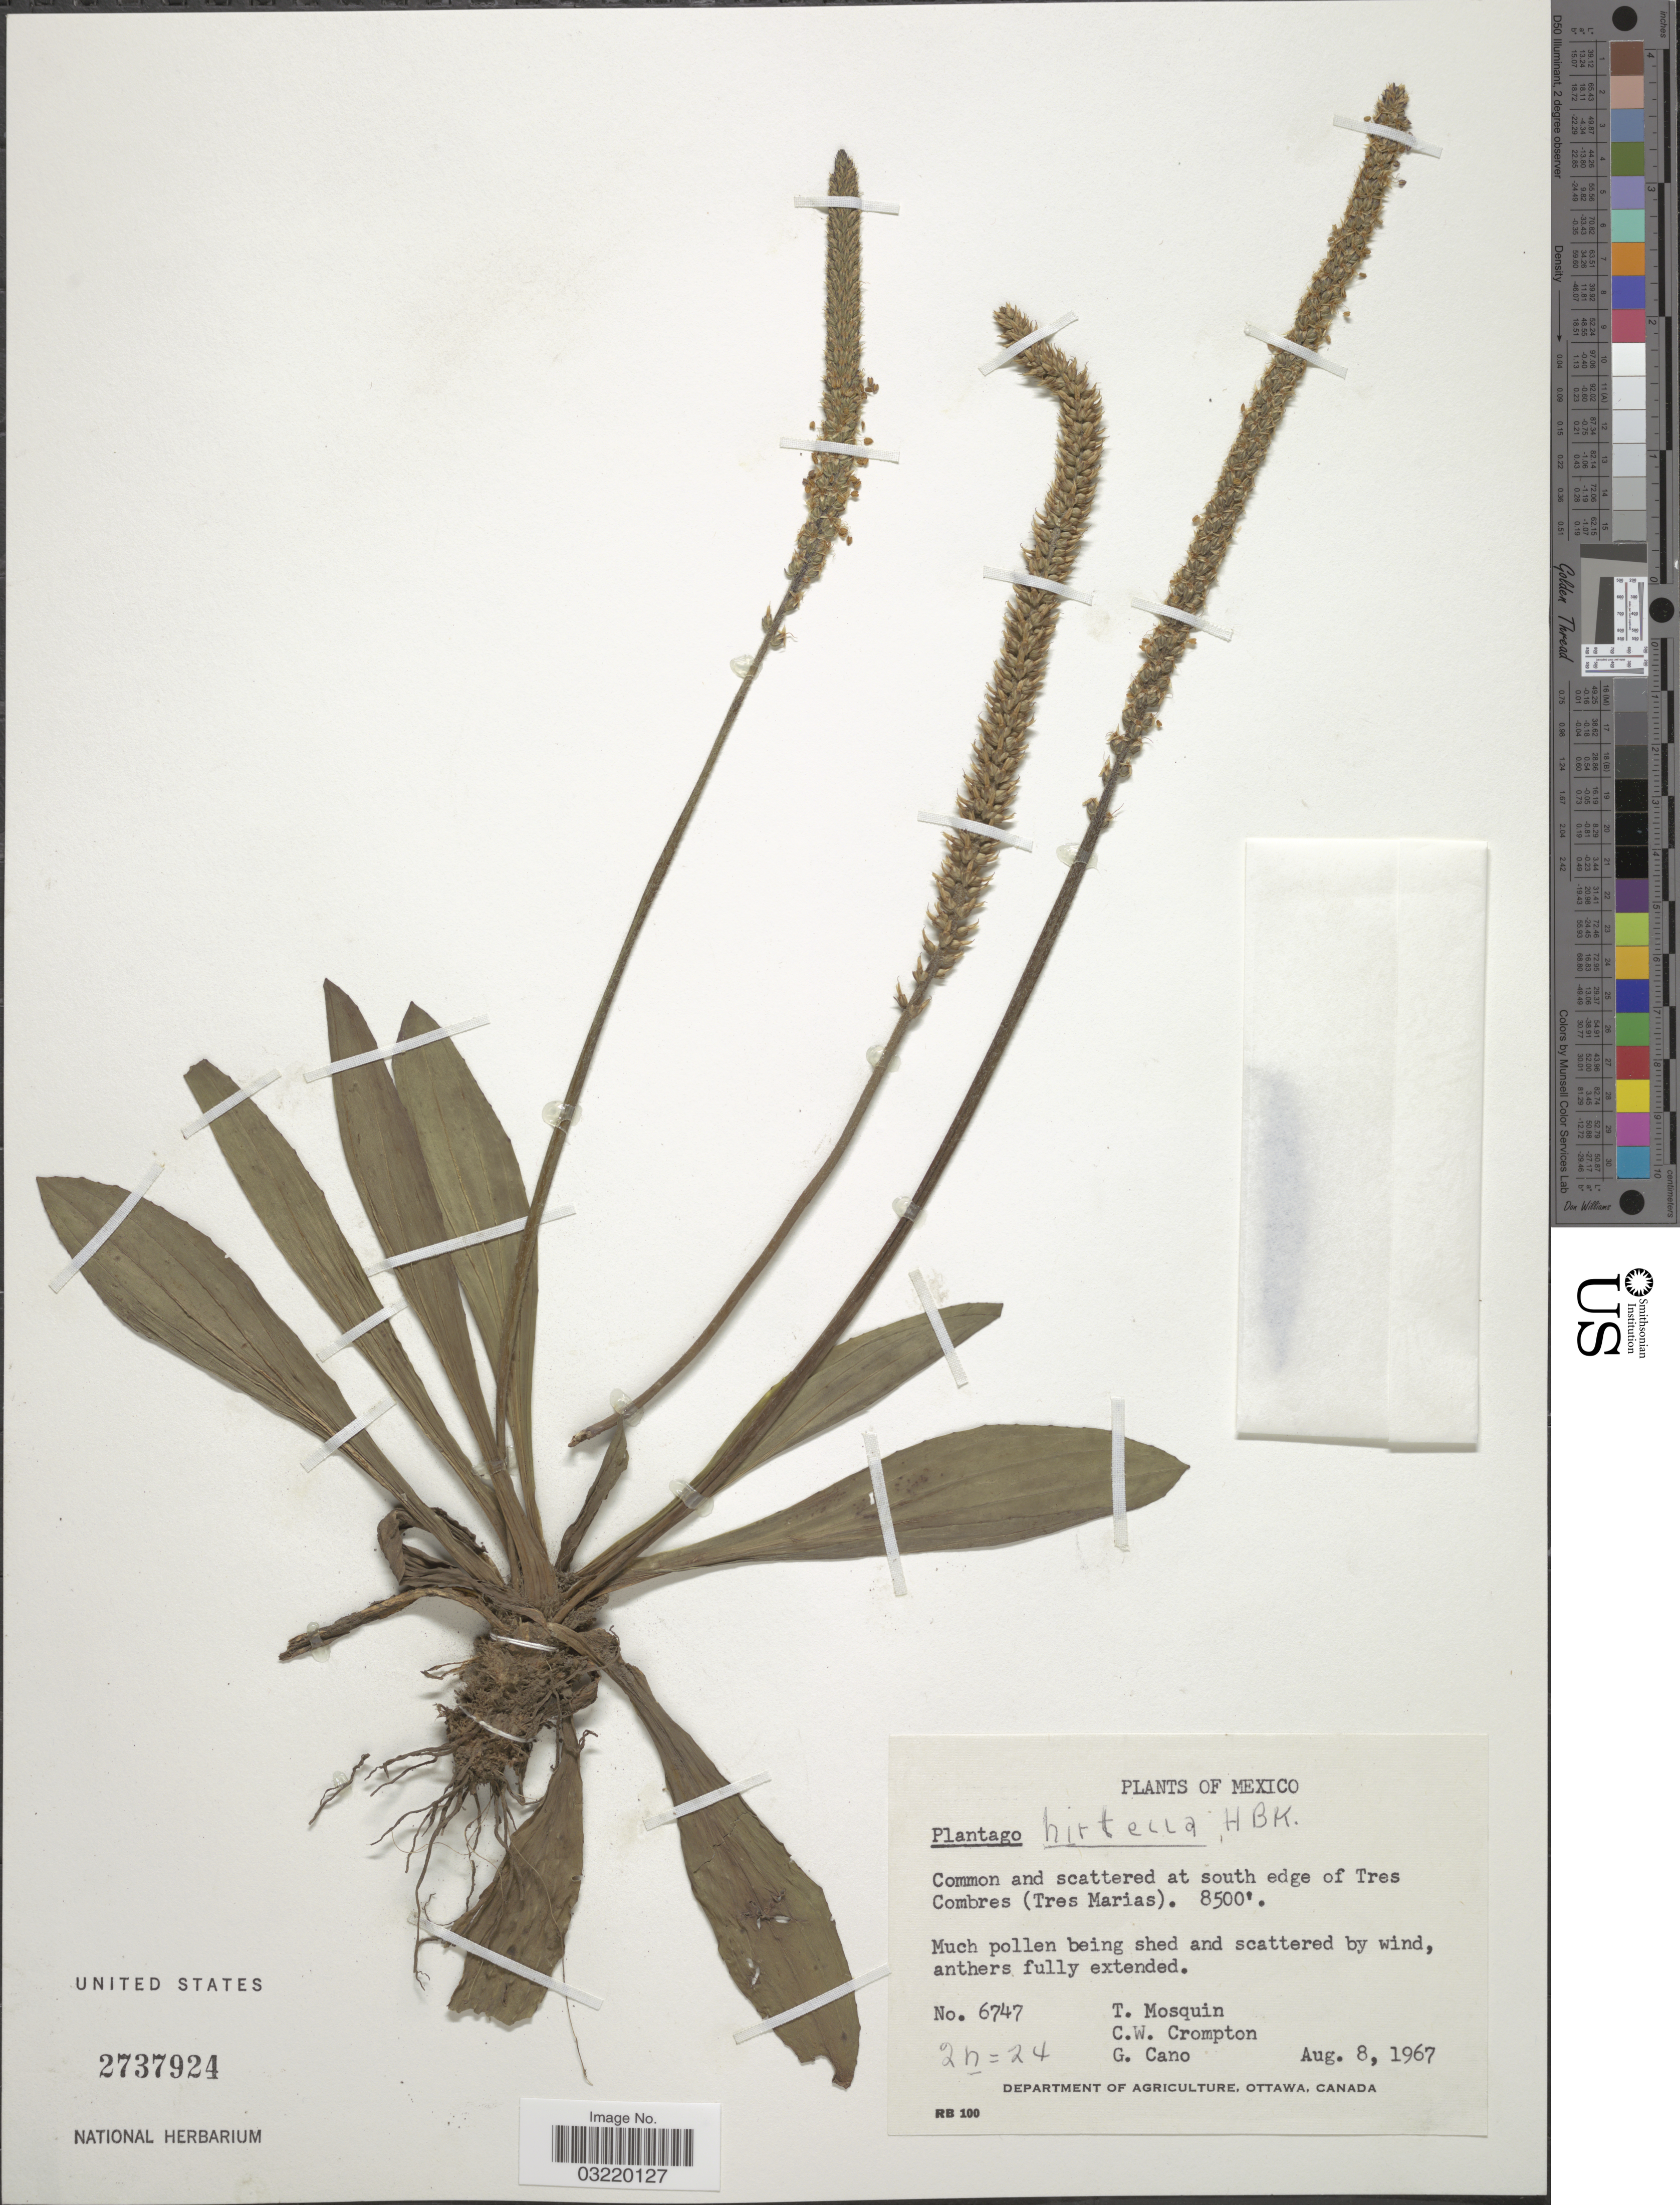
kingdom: Plantae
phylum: Tracheophyta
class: Magnoliopsida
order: Lamiales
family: Plantaginaceae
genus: Plantago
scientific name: Plantago australis subsp. hirtella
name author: (Kunth) Rahn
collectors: T. Mosquin, C. W. Crompton & G. Cano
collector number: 6747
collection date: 1967-08-08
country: Mexico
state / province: Nayarit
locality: At south edge of Tres Combres.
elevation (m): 2591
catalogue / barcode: US 2737924